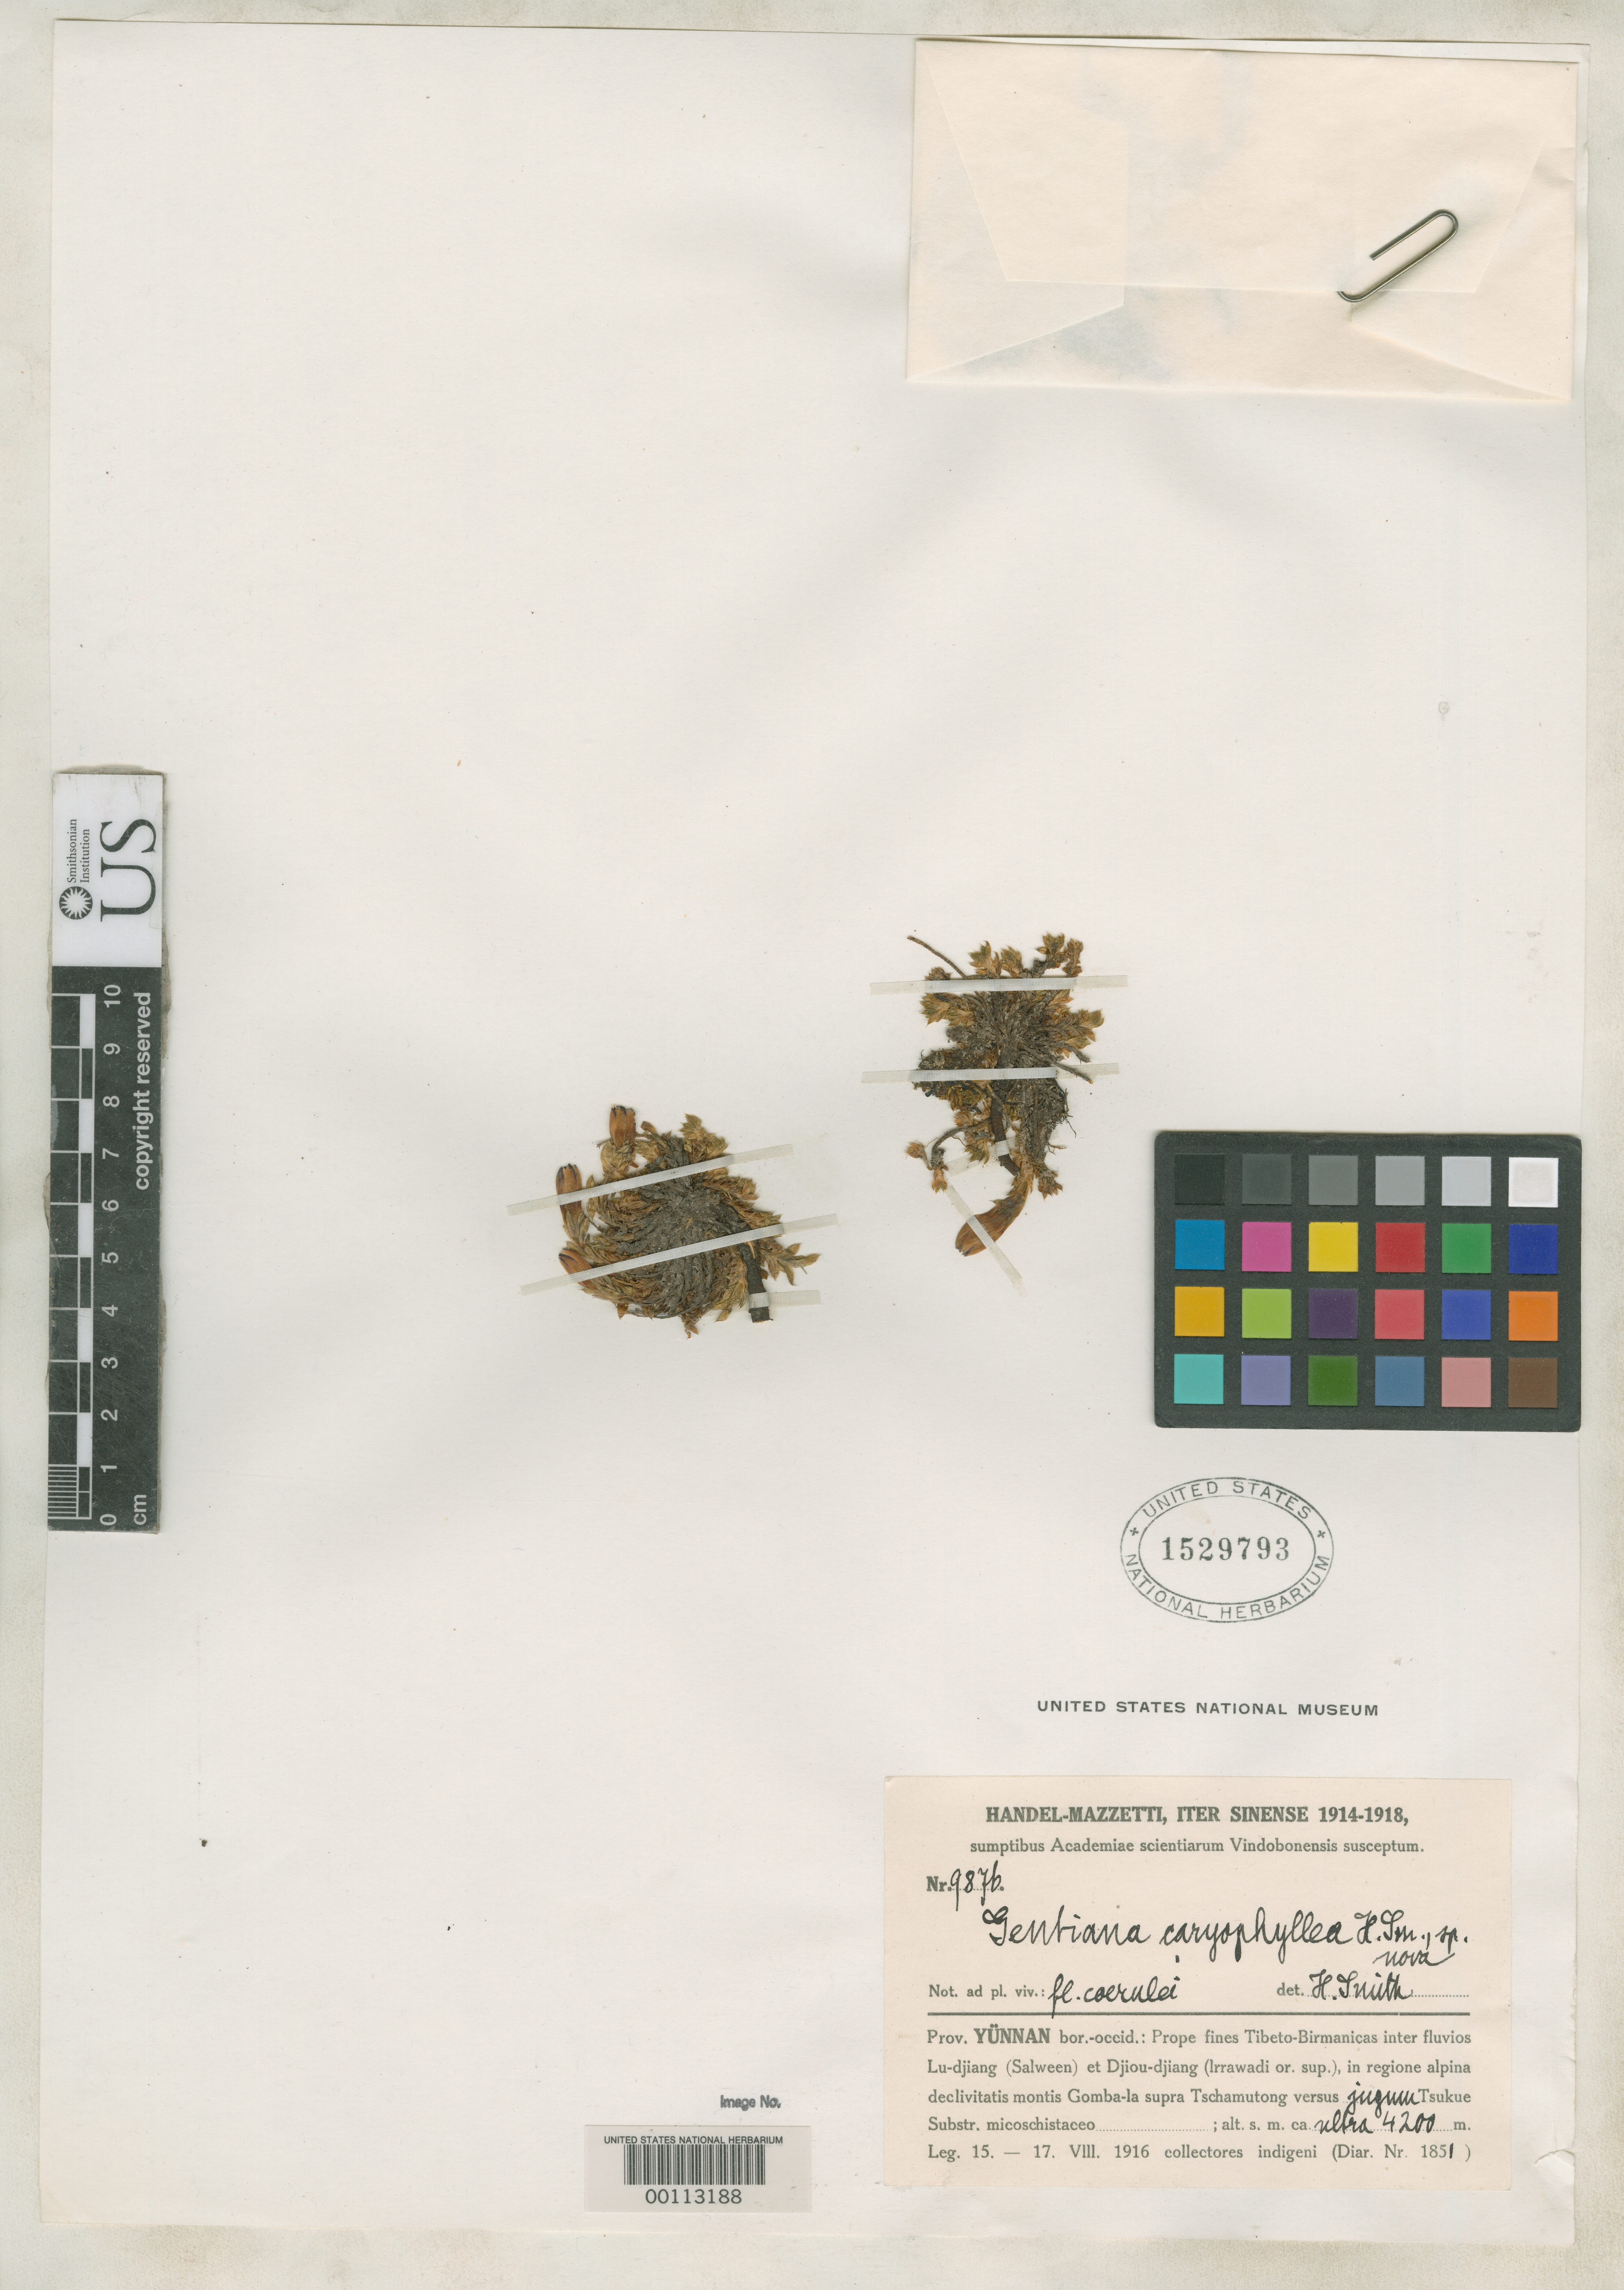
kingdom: Plantae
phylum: Tracheophyta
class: Magnoliopsida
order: Gentianales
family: Gentianaceae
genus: Gentiana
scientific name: Gentiana caryophyllea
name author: Harry Sm.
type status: Type Collection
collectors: H. Handel-Mazzetti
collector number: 9876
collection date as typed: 15 Jul 1916 to 17 Jul 1916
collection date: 1916-07-15/1916-07-17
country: China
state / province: Yunnan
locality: Prope fines Tibeto-birmanicas intwer fluvios Lu-djiang (Salween) et Djou-diang.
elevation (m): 4200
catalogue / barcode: US 1529793